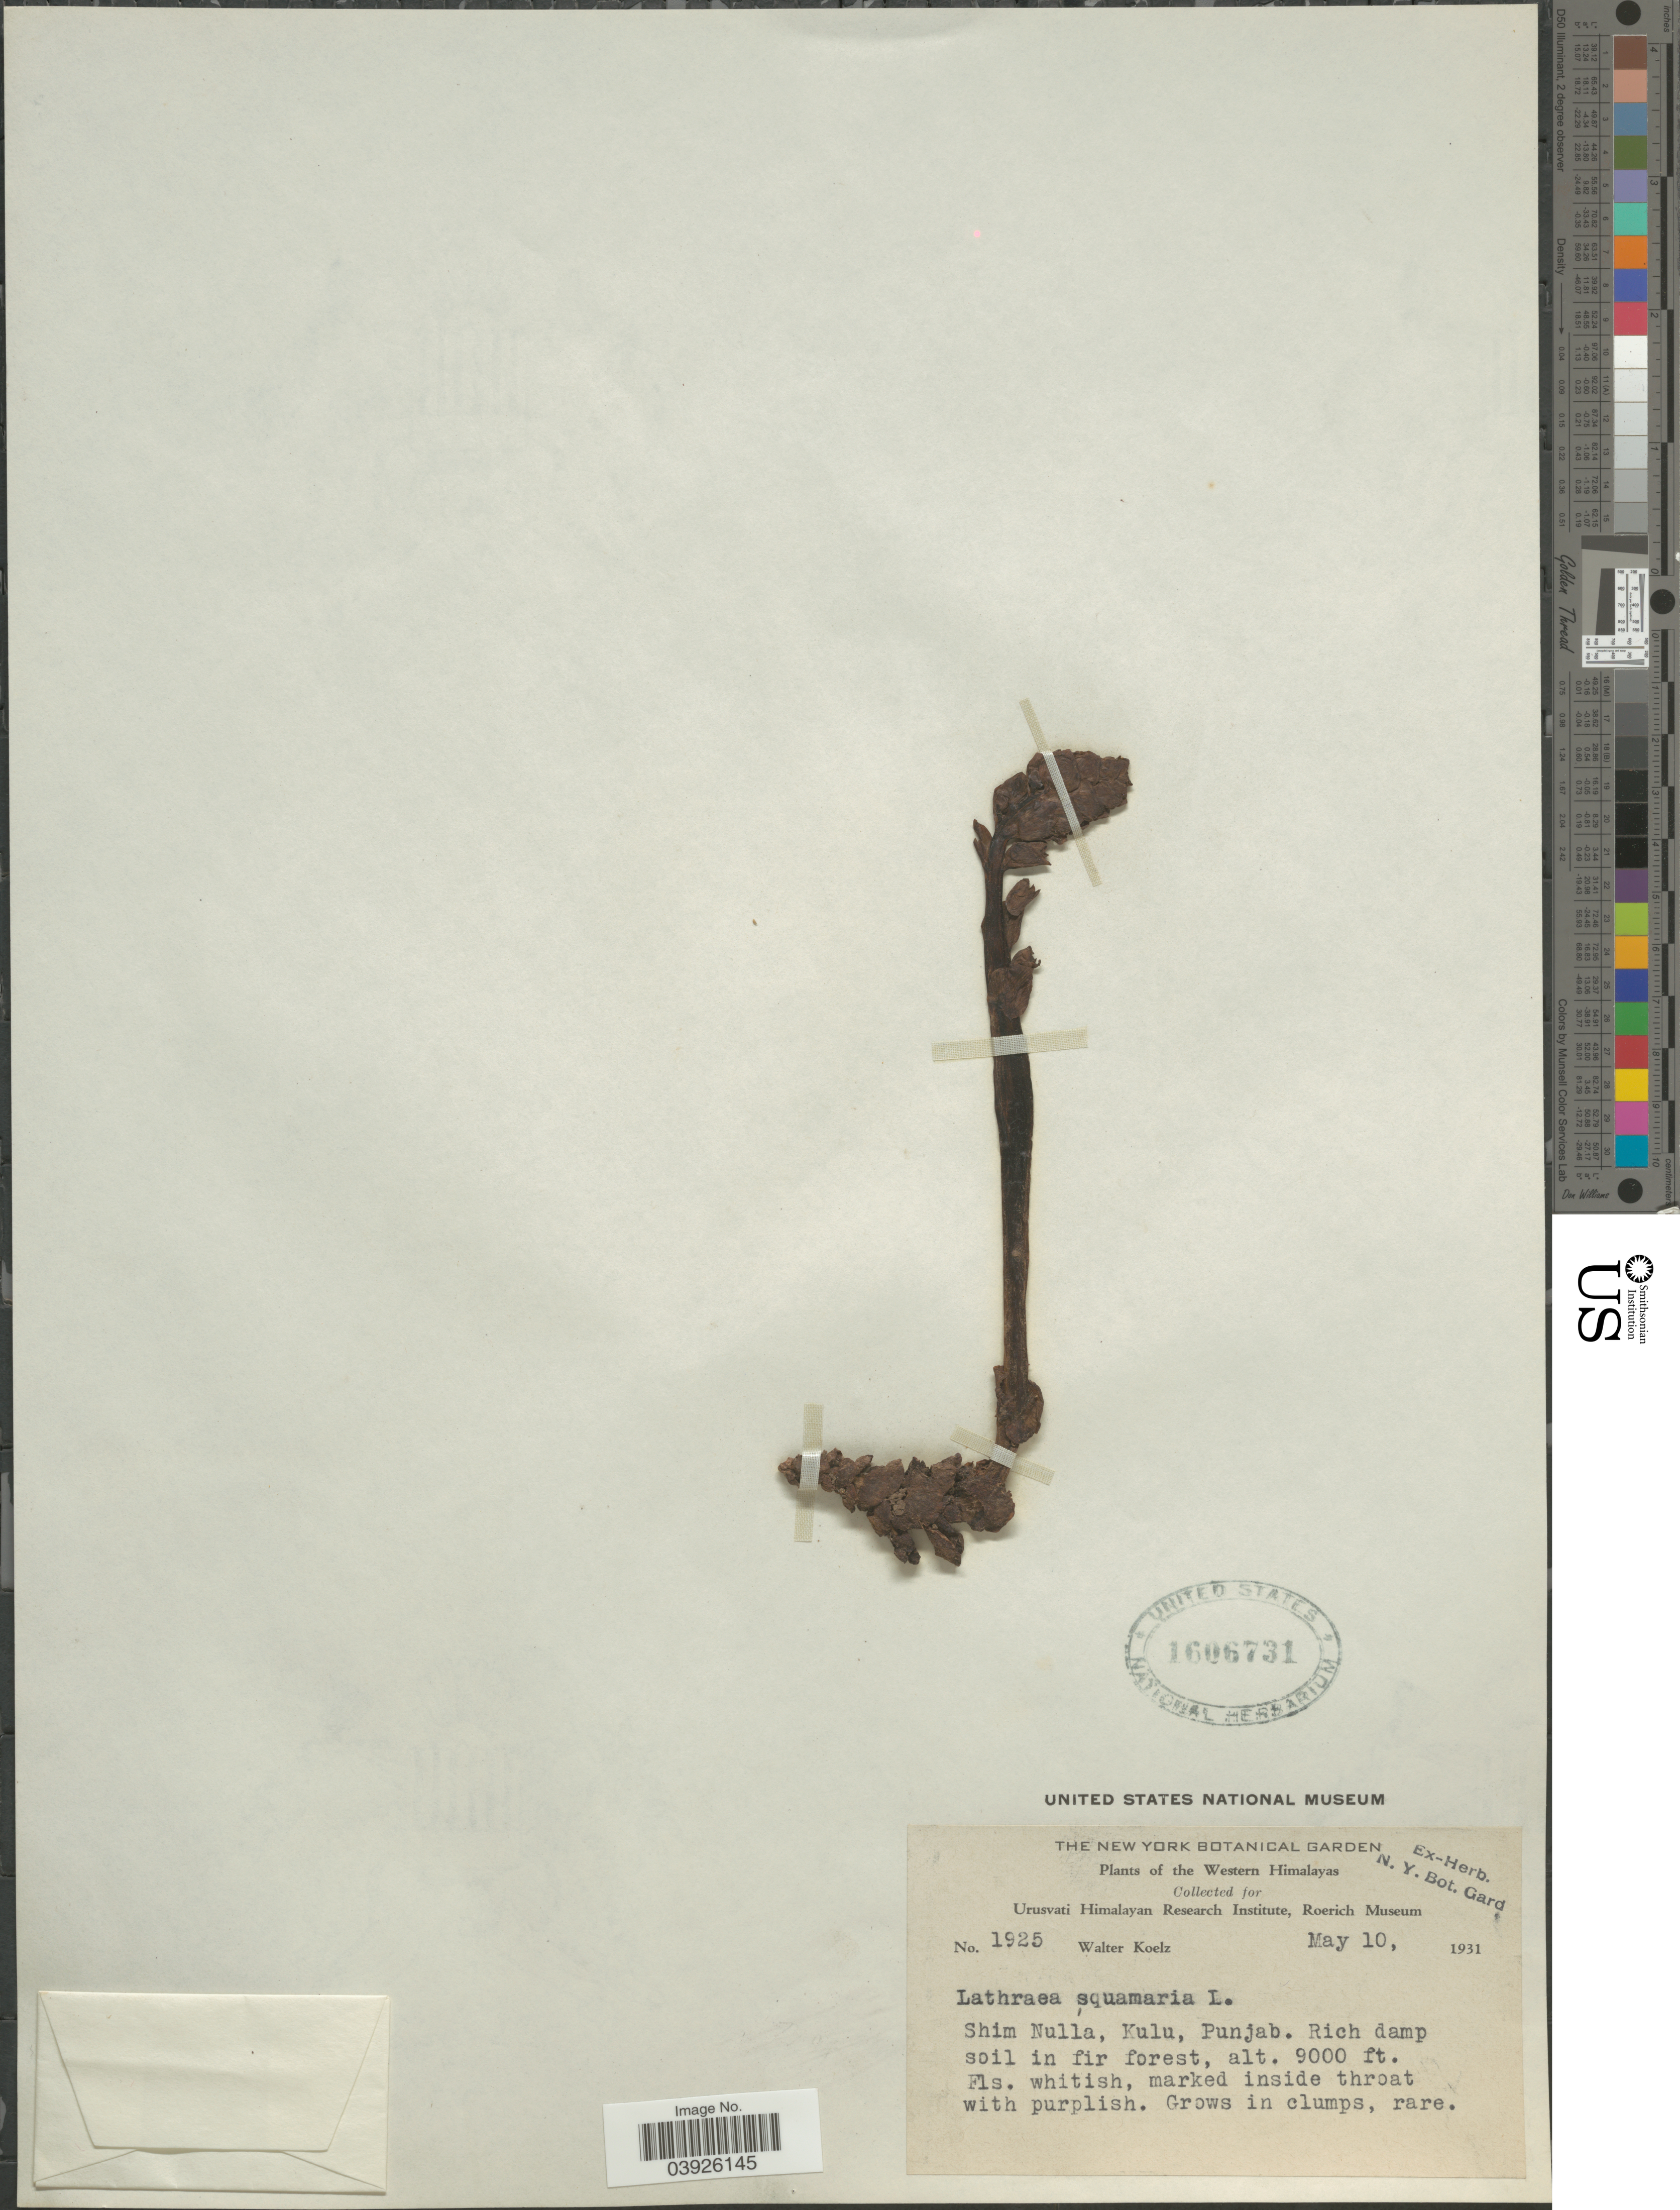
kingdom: Plantae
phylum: Tracheophyta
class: Magnoliopsida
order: Lamiales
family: Orobanchaceae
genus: Lathraea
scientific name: Lathraea squamaria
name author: L.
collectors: W. N. Koelz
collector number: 1925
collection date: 1931-05-10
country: India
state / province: Himachal Pradesh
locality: Western Himalayas. Shim Nulla, Kulu.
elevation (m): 2743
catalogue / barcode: US 1606731